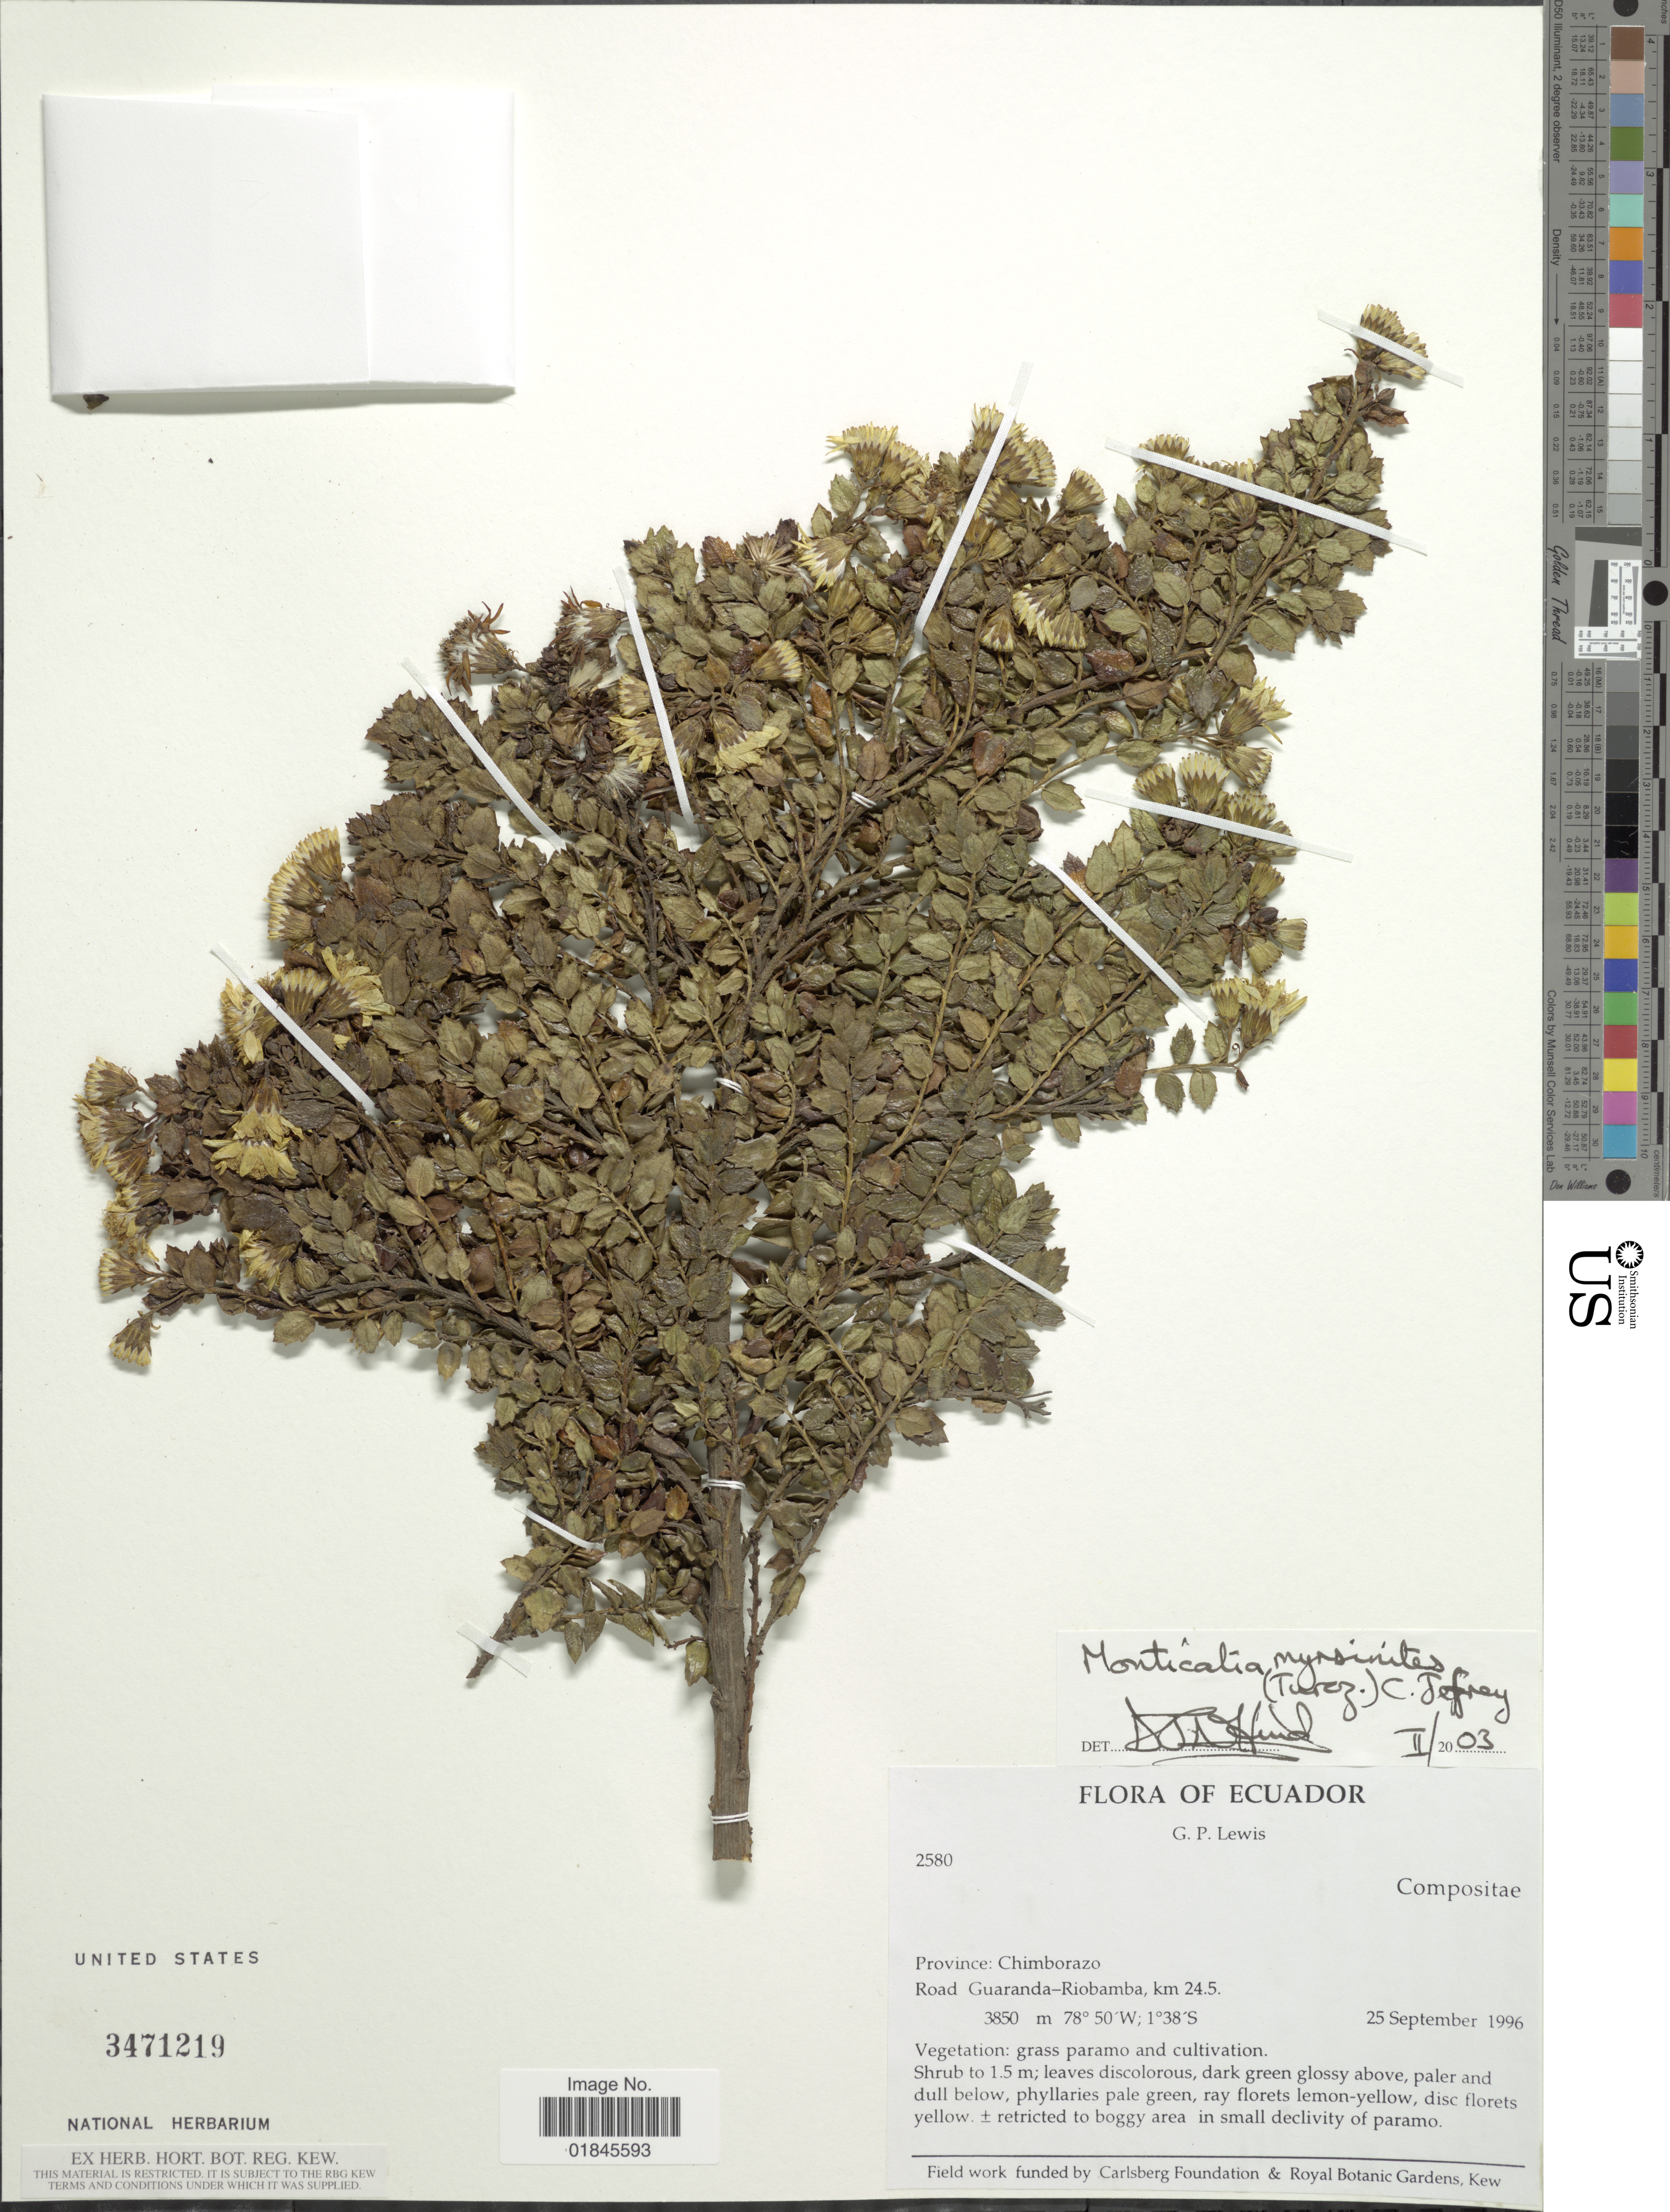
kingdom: Plantae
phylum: Tracheophyta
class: Magnoliopsida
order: Asterales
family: Asteraceae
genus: Pentacalia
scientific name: Pentacalia myrsinites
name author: (Turcz.) Cuatrec.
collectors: G. P. Lewis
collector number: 2580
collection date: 1996-09-25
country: Ecuador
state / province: Chimborazo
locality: Province: Chimborazo. Road Guaranda-Riobamba, km 24.5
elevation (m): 3850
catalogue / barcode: US 3471219